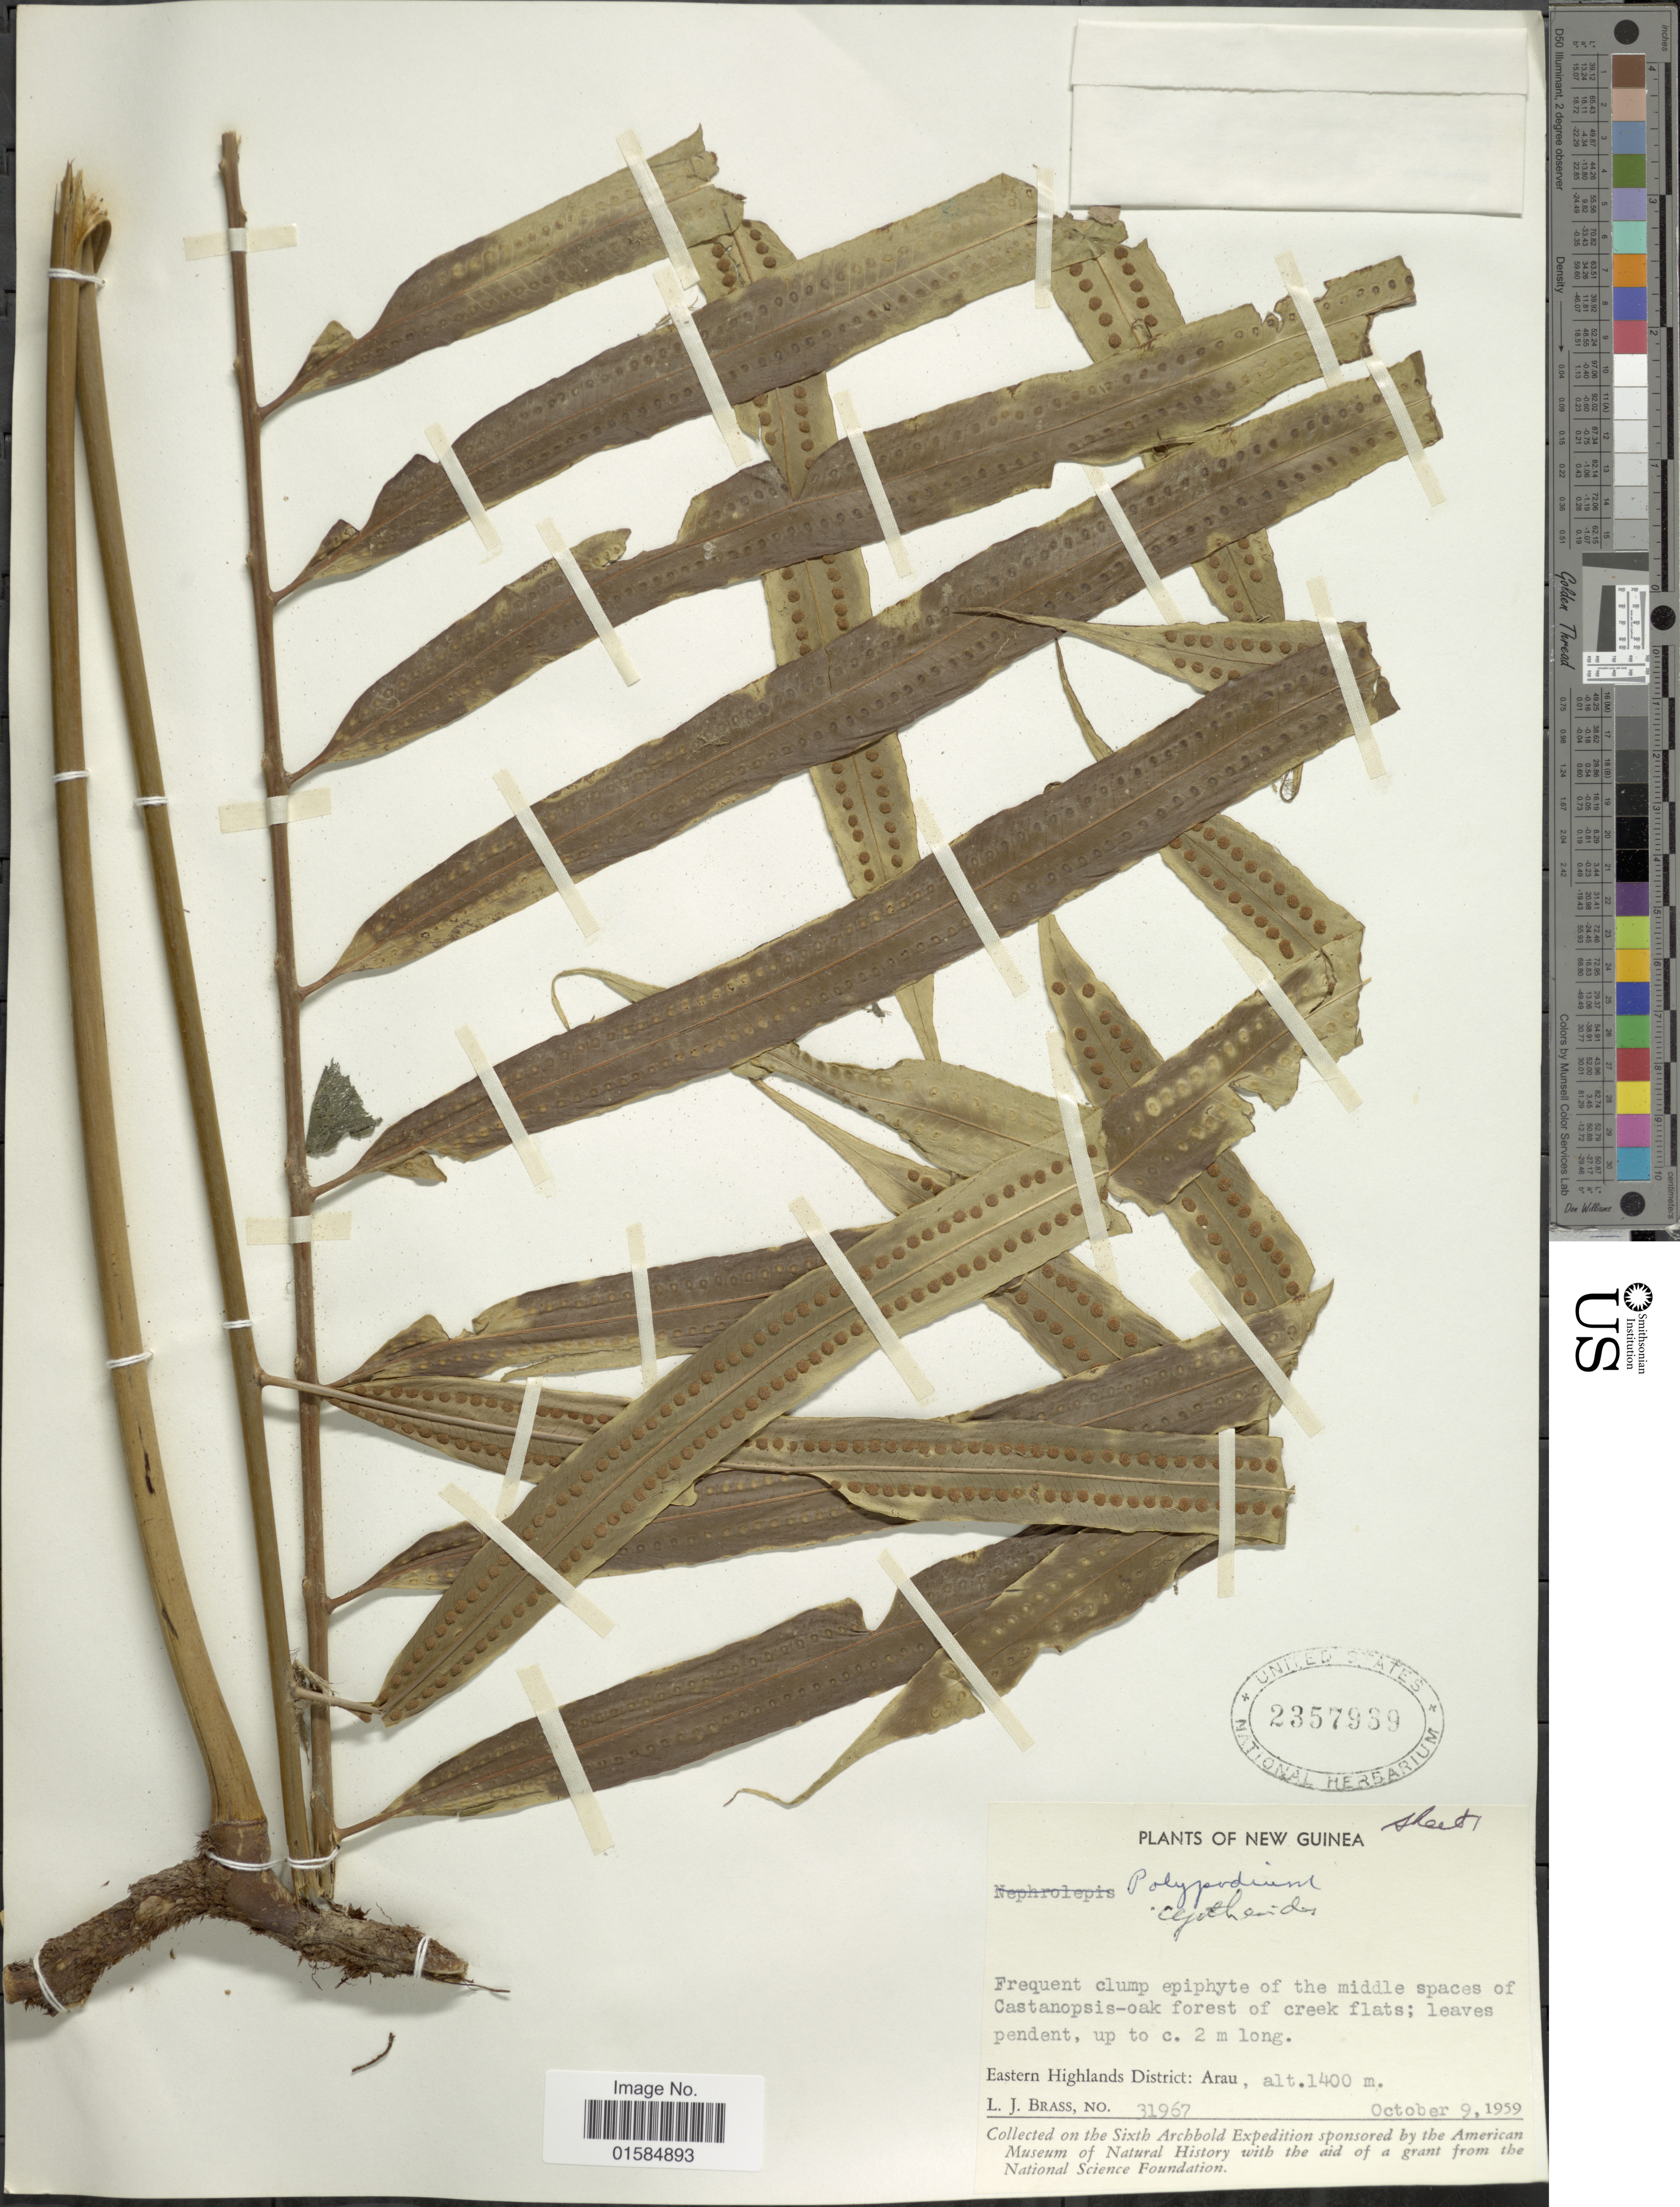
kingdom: Plantae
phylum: Tracheophyta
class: Polypodiopsida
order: Polypodiales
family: Polypodiaceae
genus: Goniophlebium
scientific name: Goniophlebium percussum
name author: (Cauv.) W.H. Wagner & Grether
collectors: L. J. Brass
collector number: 31967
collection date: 1959-10-09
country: Papua New Guinea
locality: New Guinea, Eastern Highlands District, Arau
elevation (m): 1400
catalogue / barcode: US 2357939